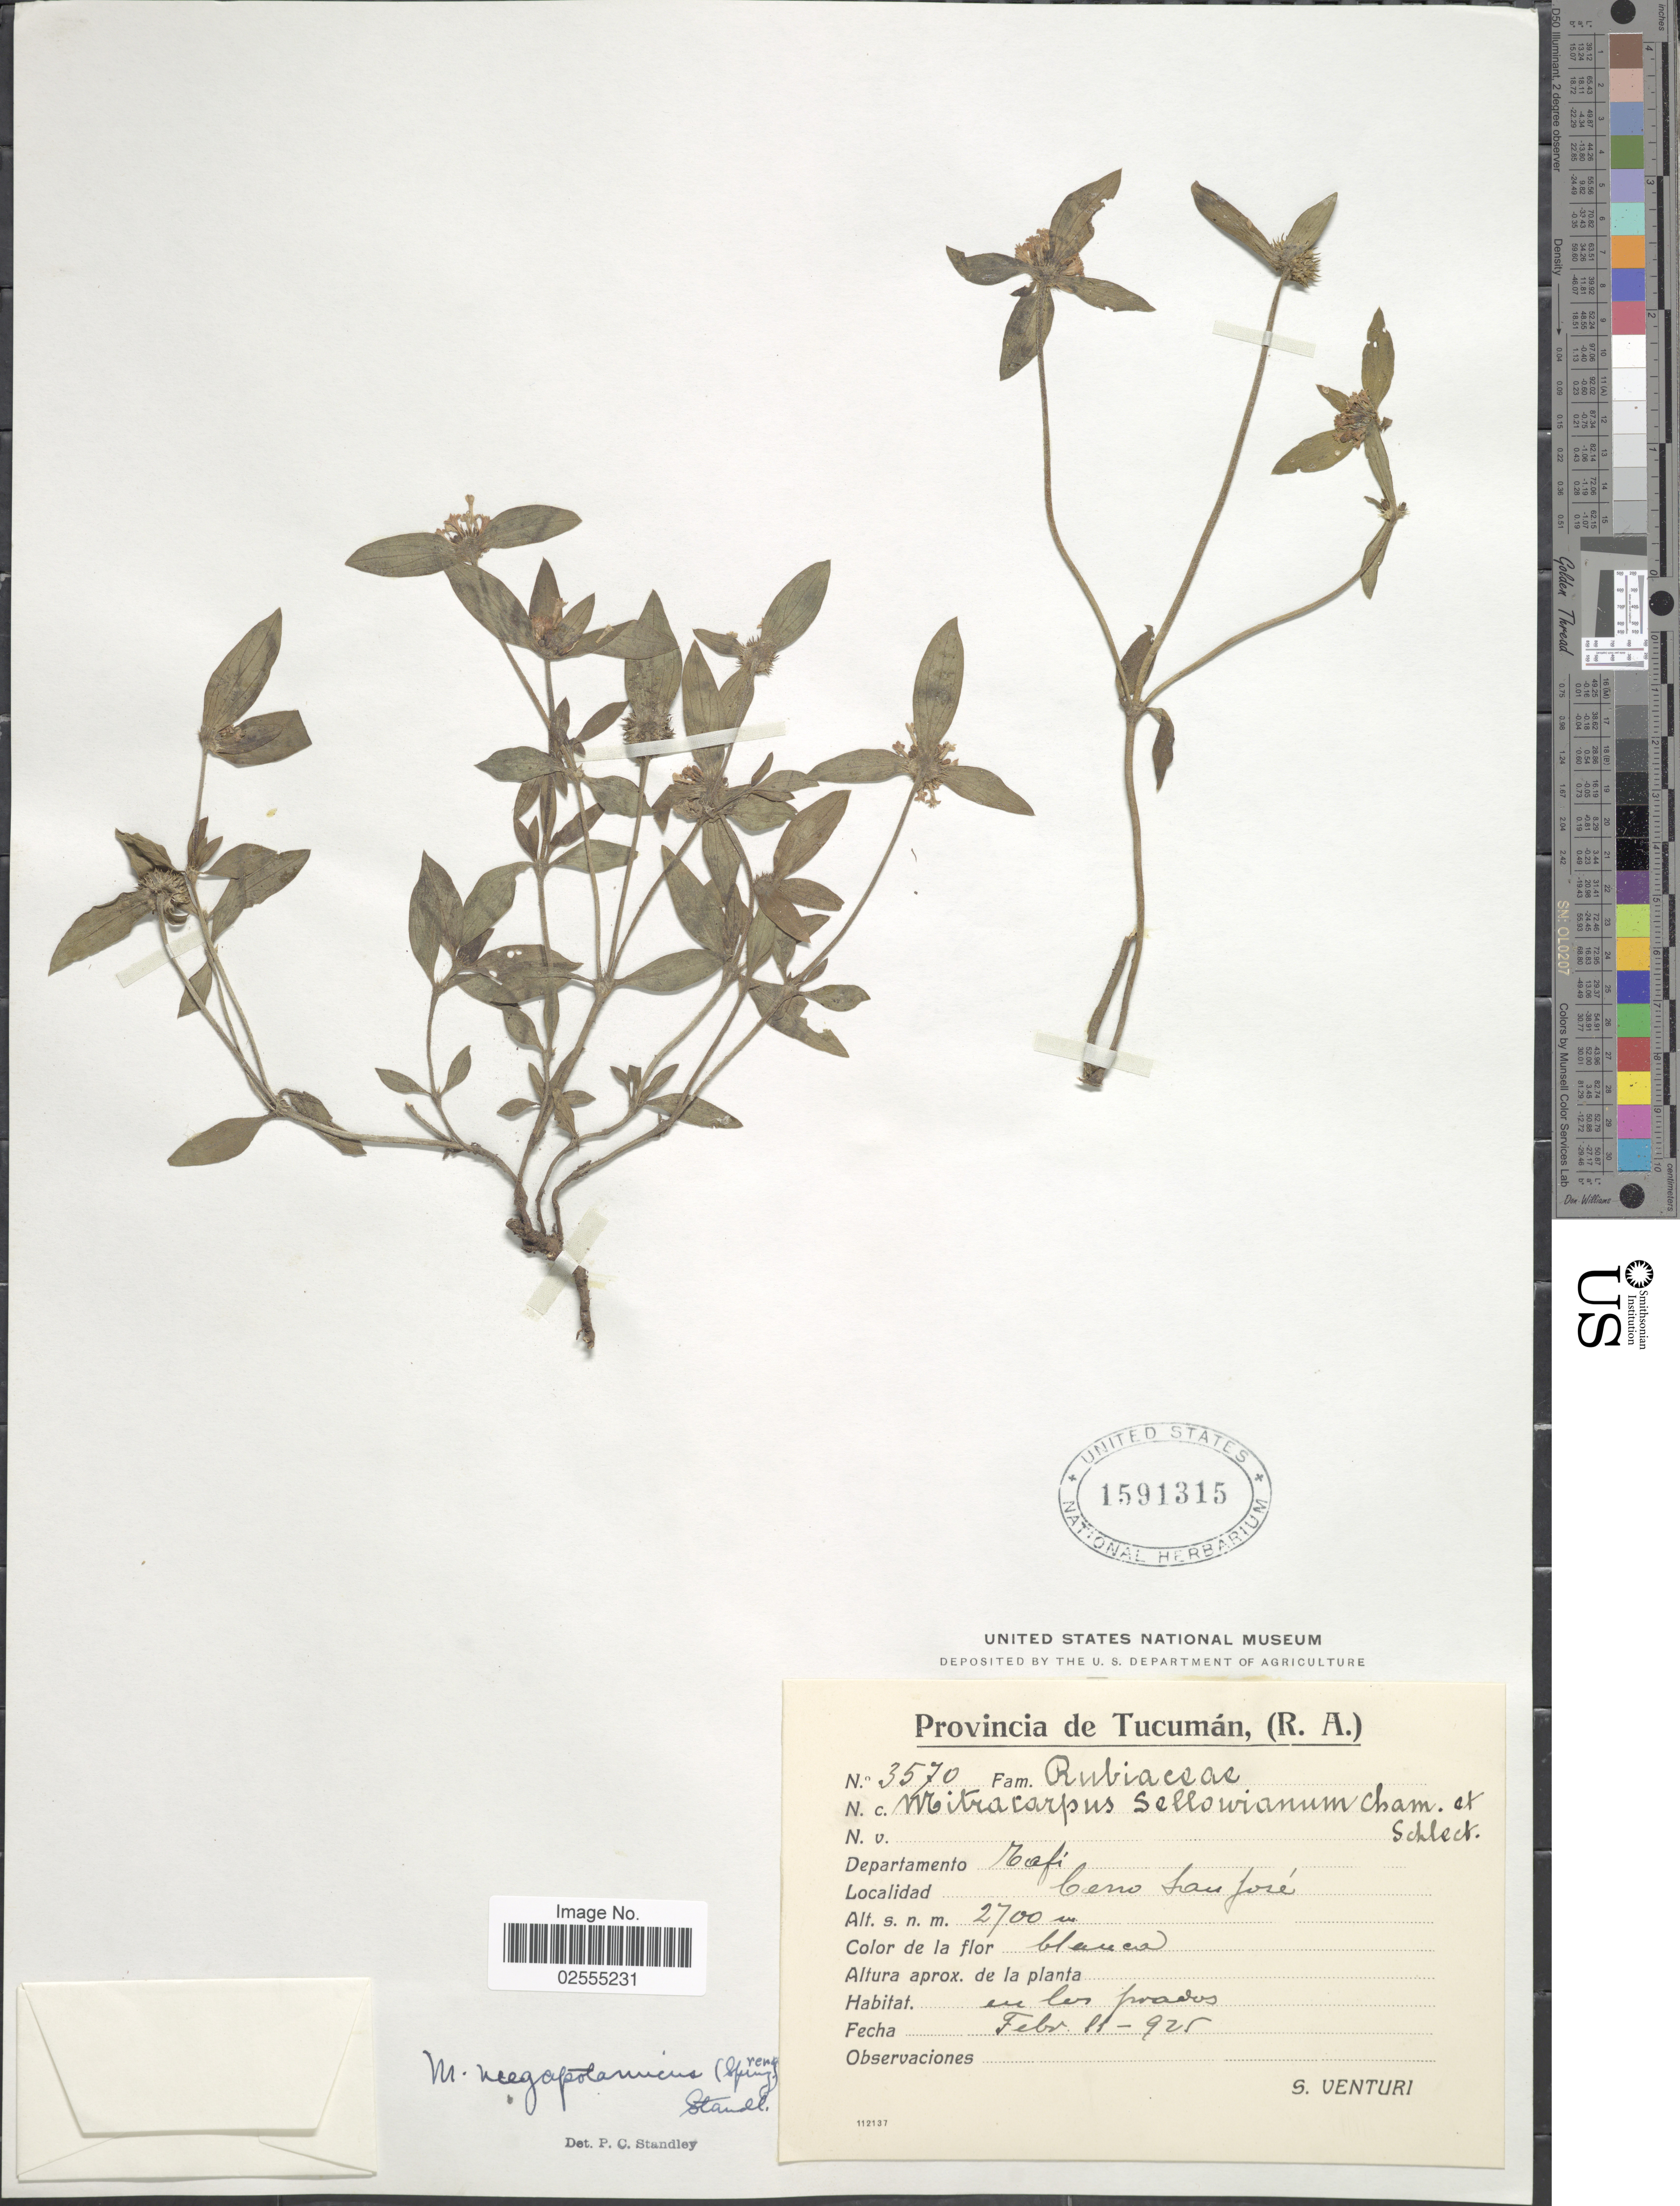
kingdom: Plantae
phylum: Tracheophyta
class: Magnoliopsida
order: Gentianales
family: Rubiaceae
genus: Mitracarpus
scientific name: Mitracarpus megapotamicus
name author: (Spreng.) Kuntze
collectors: S. Venturi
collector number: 3570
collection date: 1925-02-11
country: Argentina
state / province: Tucuman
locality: R.A. Departamento Tafi. Cerro San Jose.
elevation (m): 2700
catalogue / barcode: US 1591315